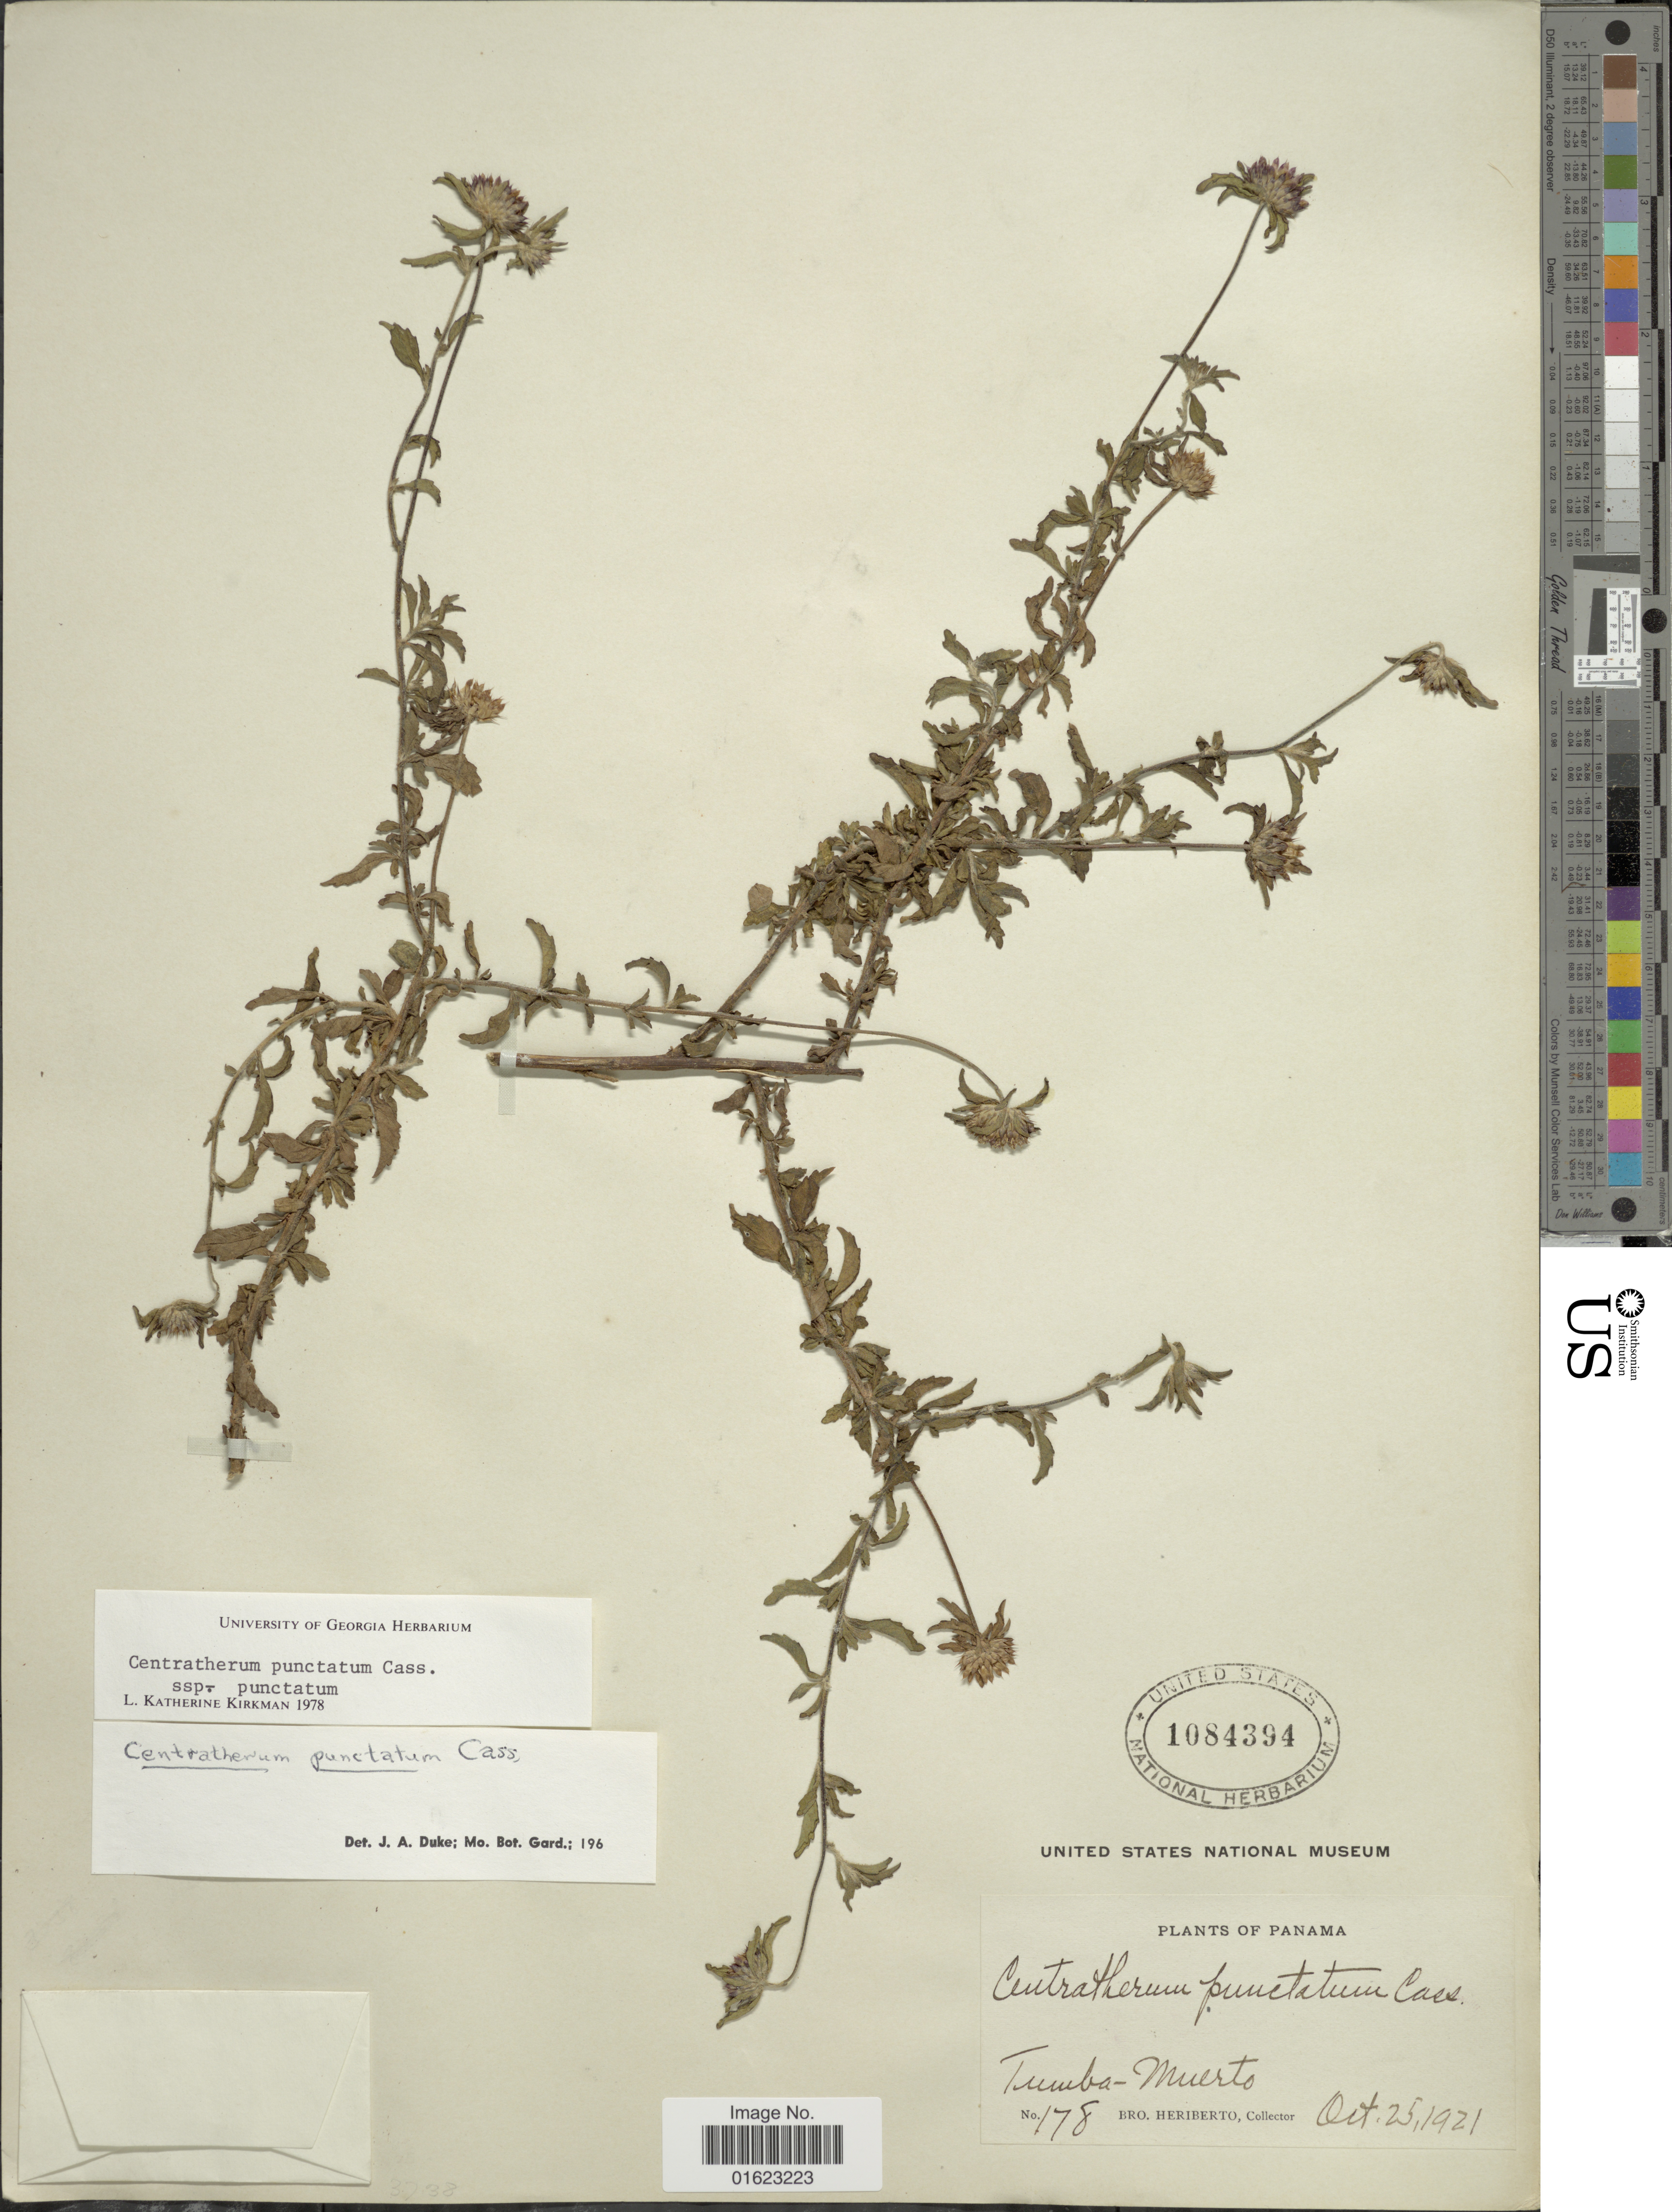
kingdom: Plantae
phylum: Tracheophyta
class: Magnoliopsida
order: Asterales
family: Asteraceae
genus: Centratherum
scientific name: Centratherum punctatum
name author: Cass.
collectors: B. Heriberto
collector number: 178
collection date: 1921-10-25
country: Panama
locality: Tumba-Muerto.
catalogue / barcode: US 1084394